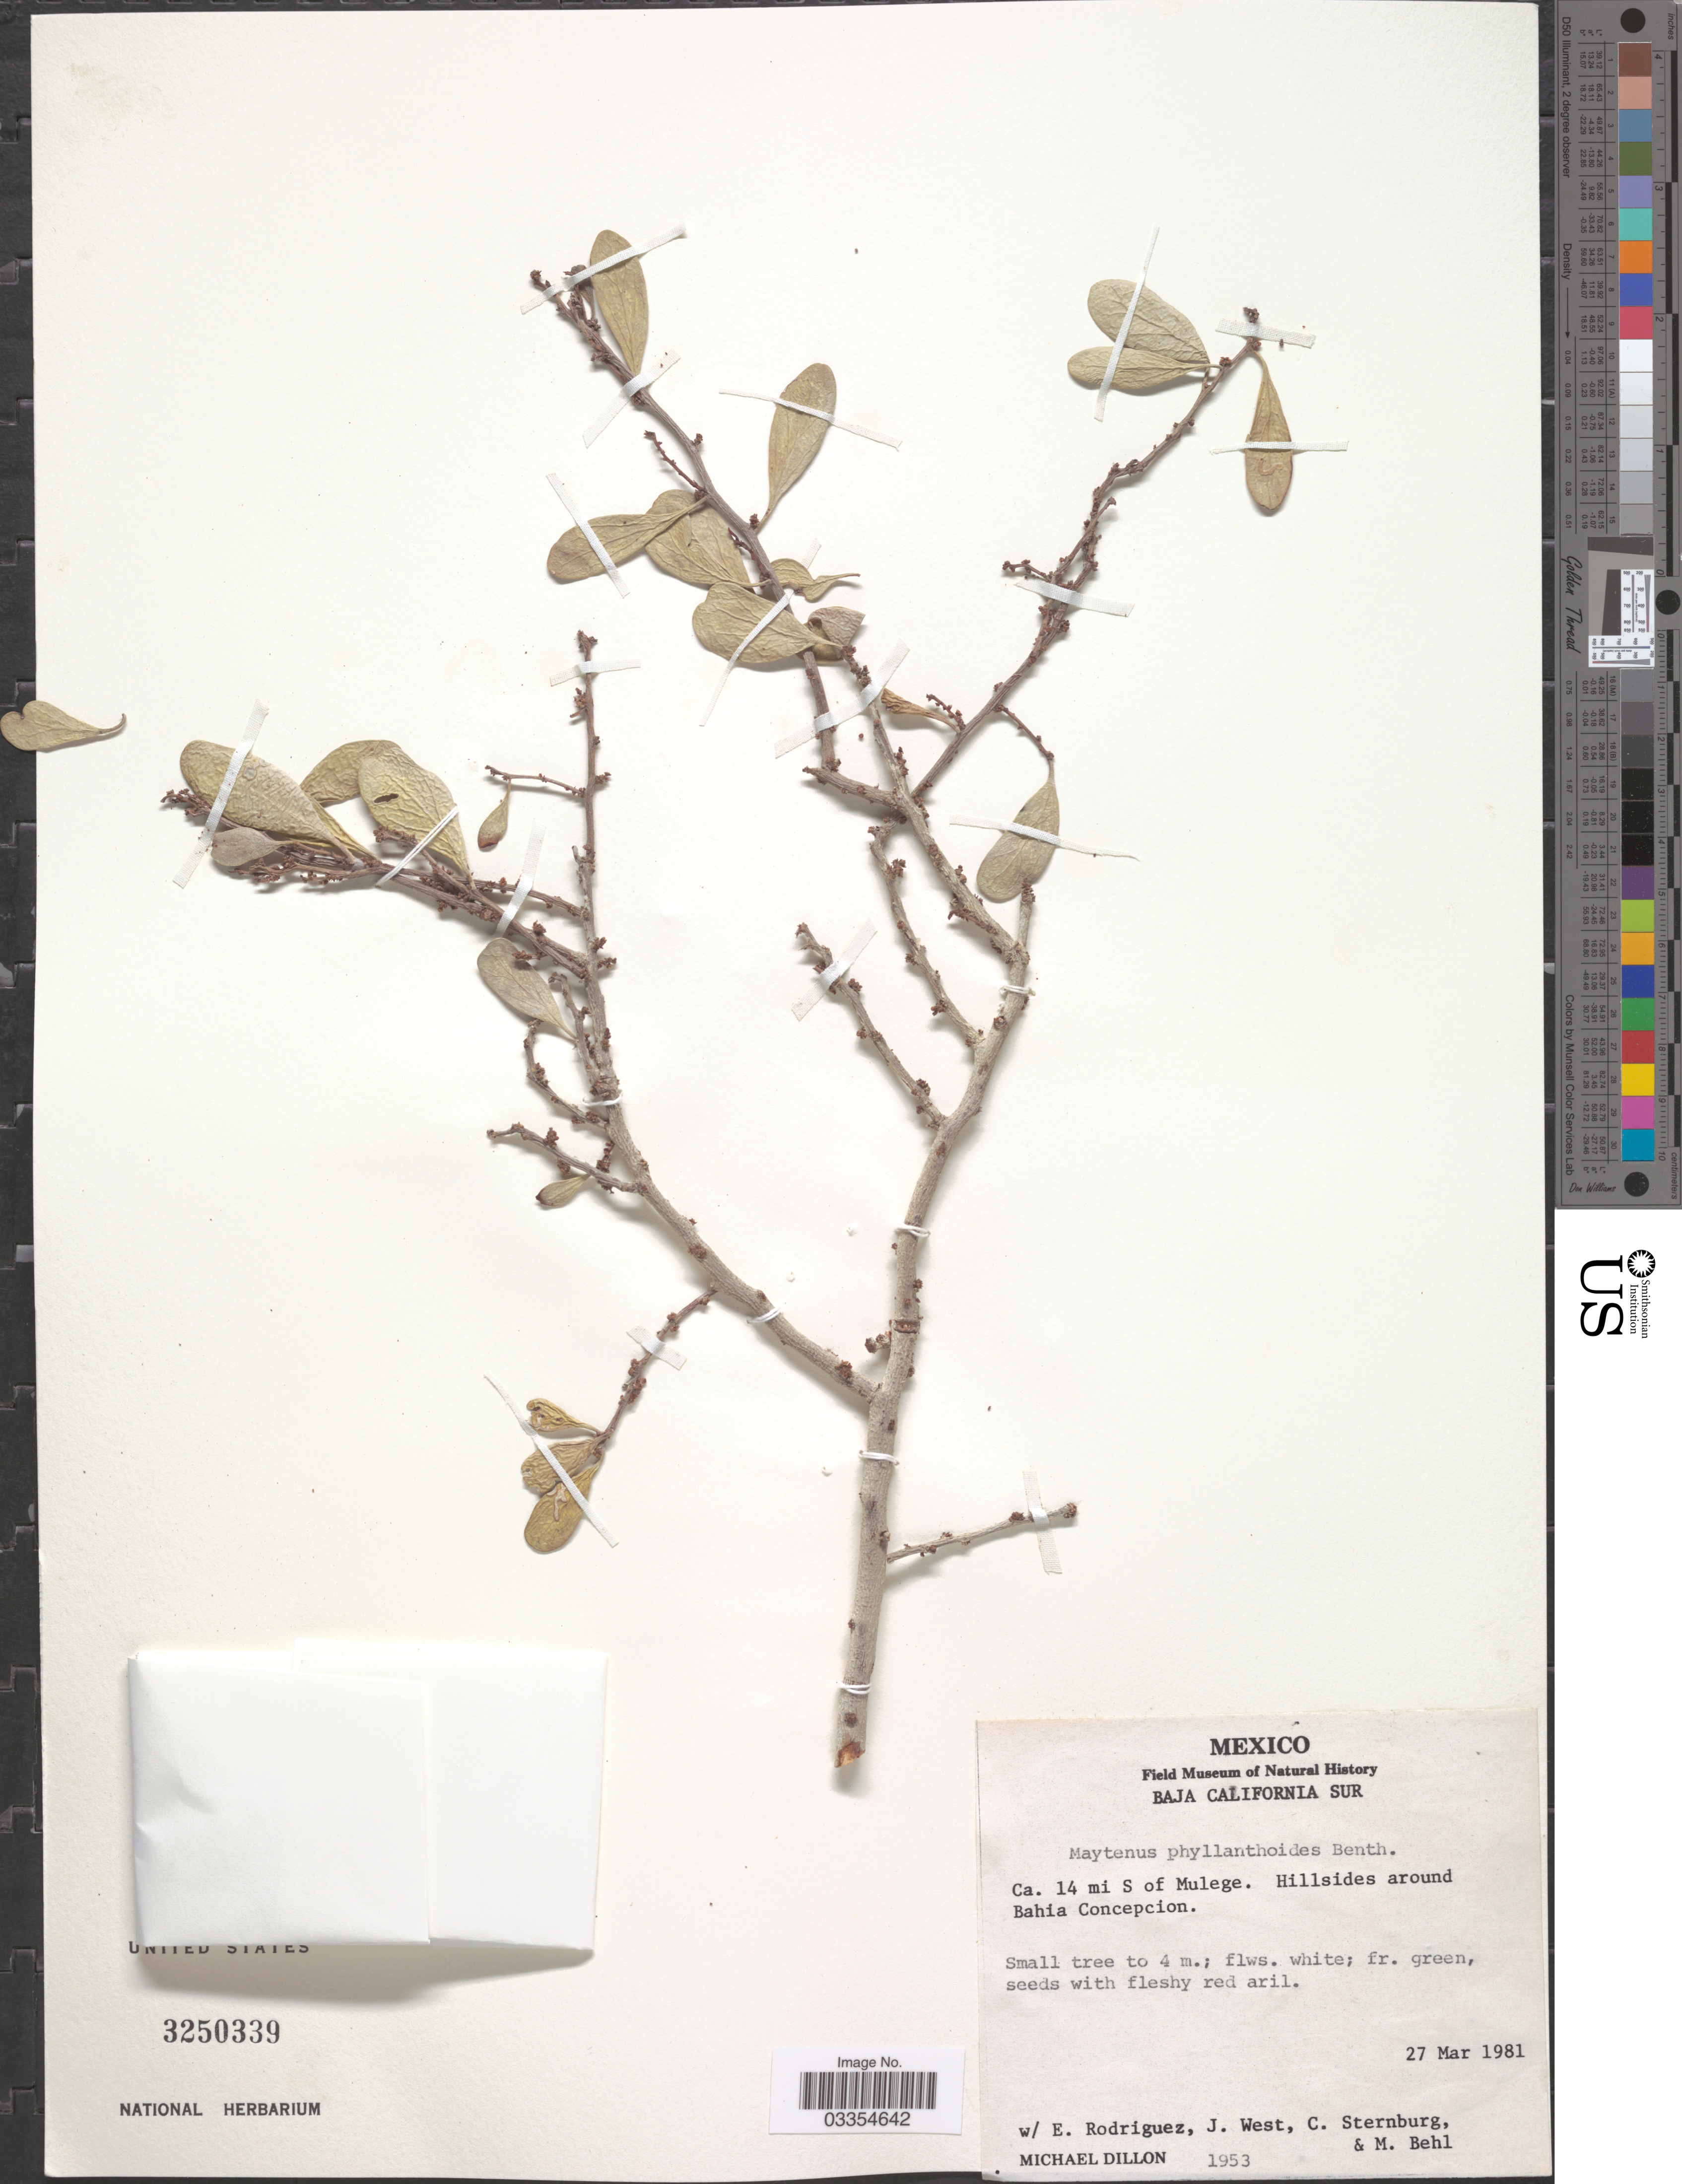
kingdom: Plantae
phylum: Tracheophyta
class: Magnoliopsida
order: Celastrales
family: Celastraceae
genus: Tricerma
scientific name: Tricerma phyllanthoides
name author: (Benth.) Lundell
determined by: Strong, Mark T., (BOT), Smithsonian Institution - National Museum of Natural History (UNITED STATES)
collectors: M. O. Dillon, E. Rodriguez, J. West, C. Sternburg & M. Behl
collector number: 1953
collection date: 1981-03-27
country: Mexico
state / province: Baja California Sur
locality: Ca. 14 mi S of Mulege. Hillsides around Bahia Concepcion.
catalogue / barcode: US 3250339